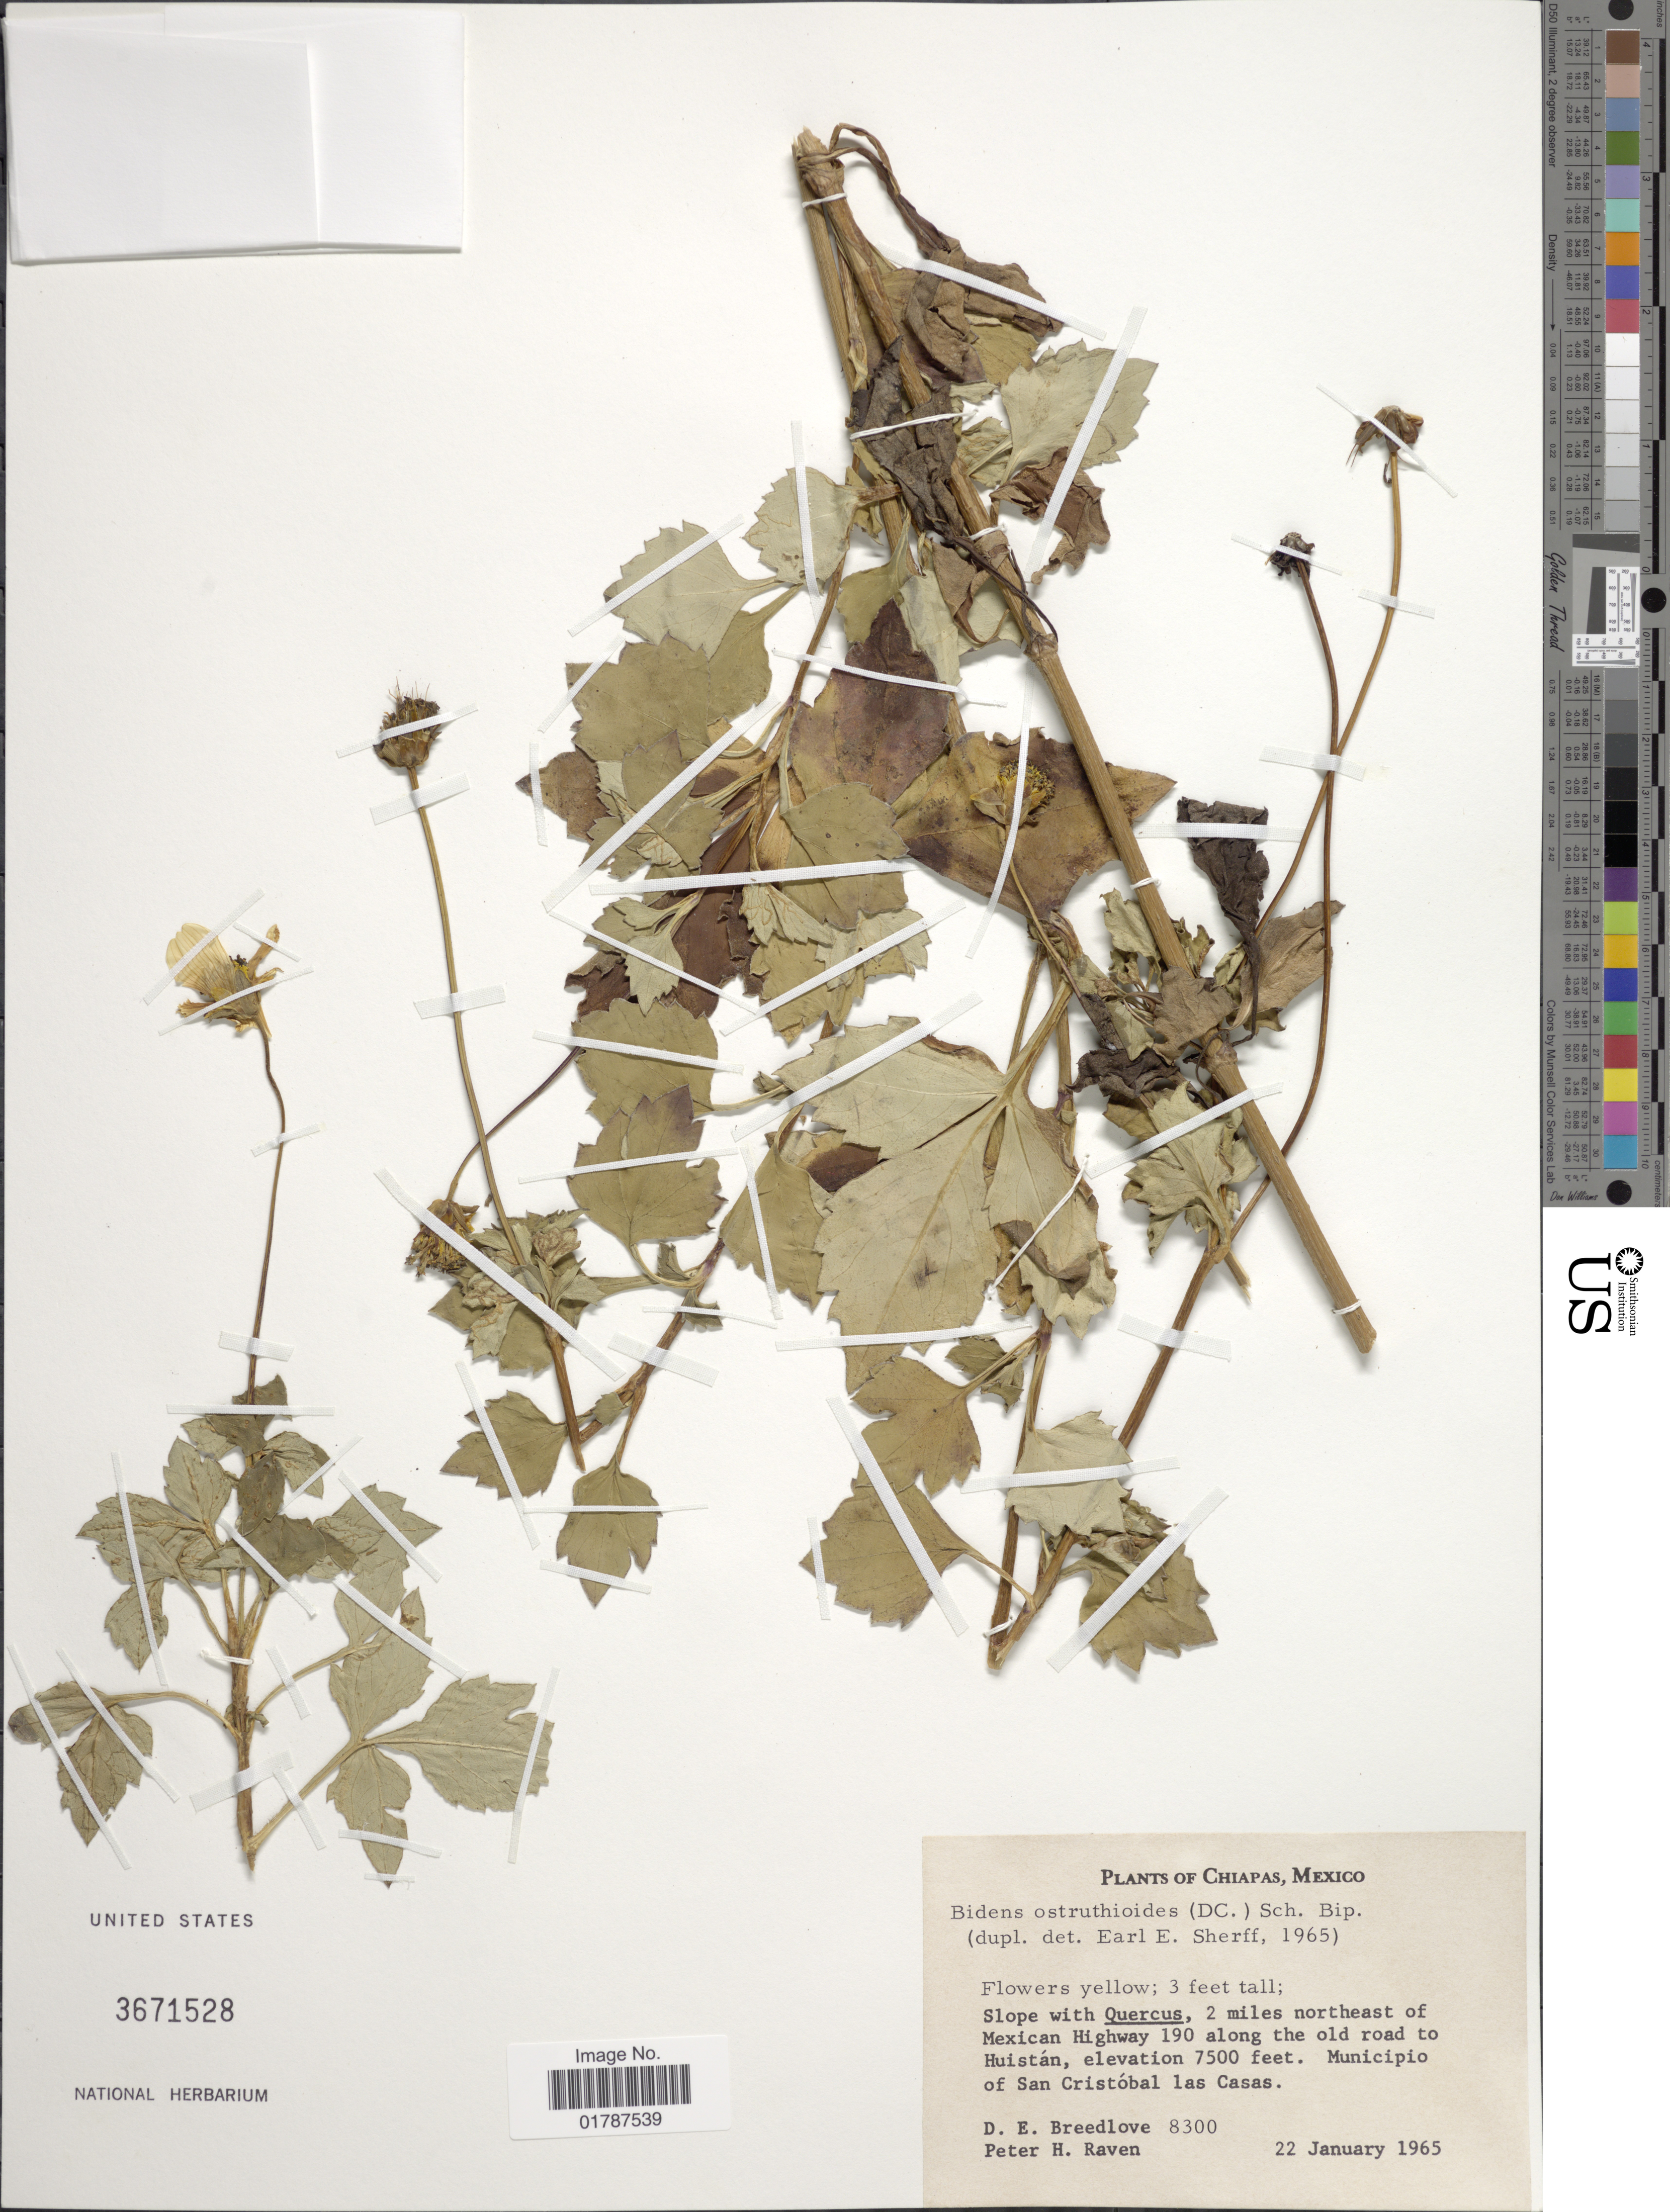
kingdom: Plantae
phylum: Tracheophyta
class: Magnoliopsida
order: Asterales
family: Asteraceae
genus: Bidens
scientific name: Bidens ostruthioides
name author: (DC.) Sch. Bip.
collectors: D. E. Breedlove & P. Raven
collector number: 8300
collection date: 1965-01-22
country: Mexico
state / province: Chiapas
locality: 2 miles northeast of Mexican Highway 190 along the old road to Huistan, Municipio of San Cristobal Las Casas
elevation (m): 2286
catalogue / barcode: US 3671528